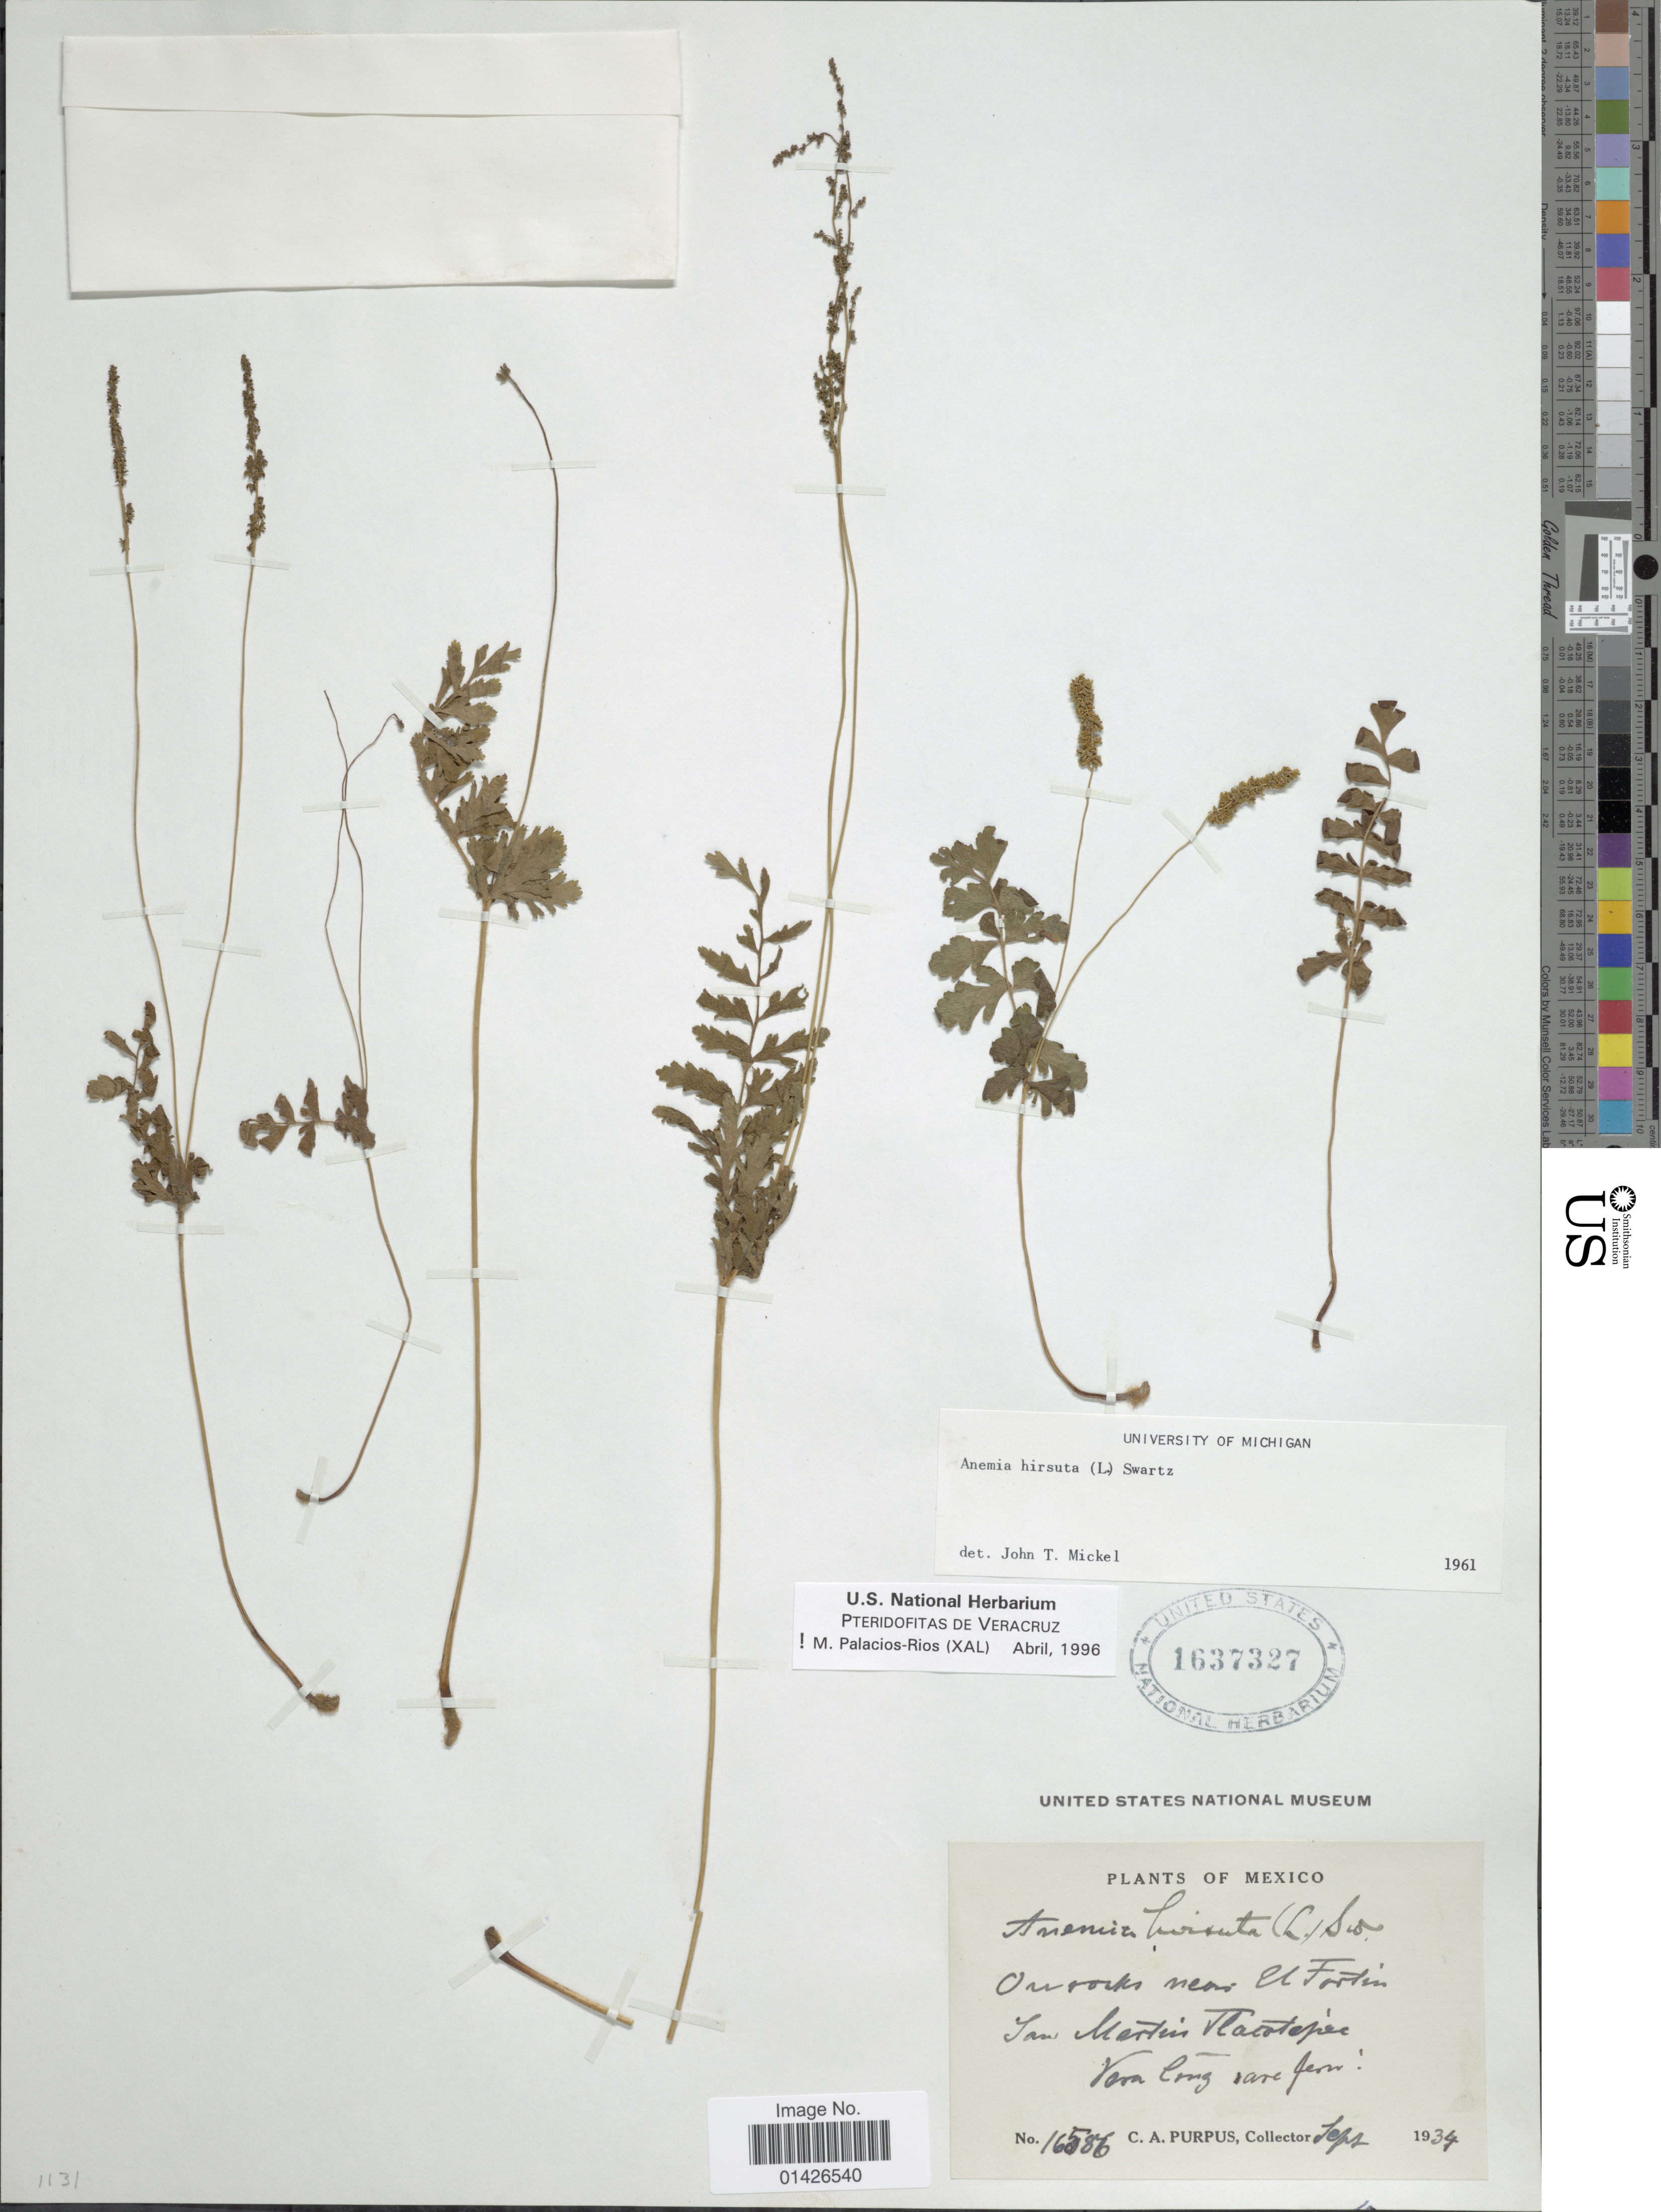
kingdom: Plantae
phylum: Tracheophyta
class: Polypodiopsida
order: Schizaeales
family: Anemiaceae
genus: Anemia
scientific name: Anemia hirsuta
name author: (L.) Sw.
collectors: C. A. Purpus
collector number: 16586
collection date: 1934-09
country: Mexico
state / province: Veracruz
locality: Onr rocks near El Fortin San Martin Tlacotepec, Vera Cruz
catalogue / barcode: US 1637327